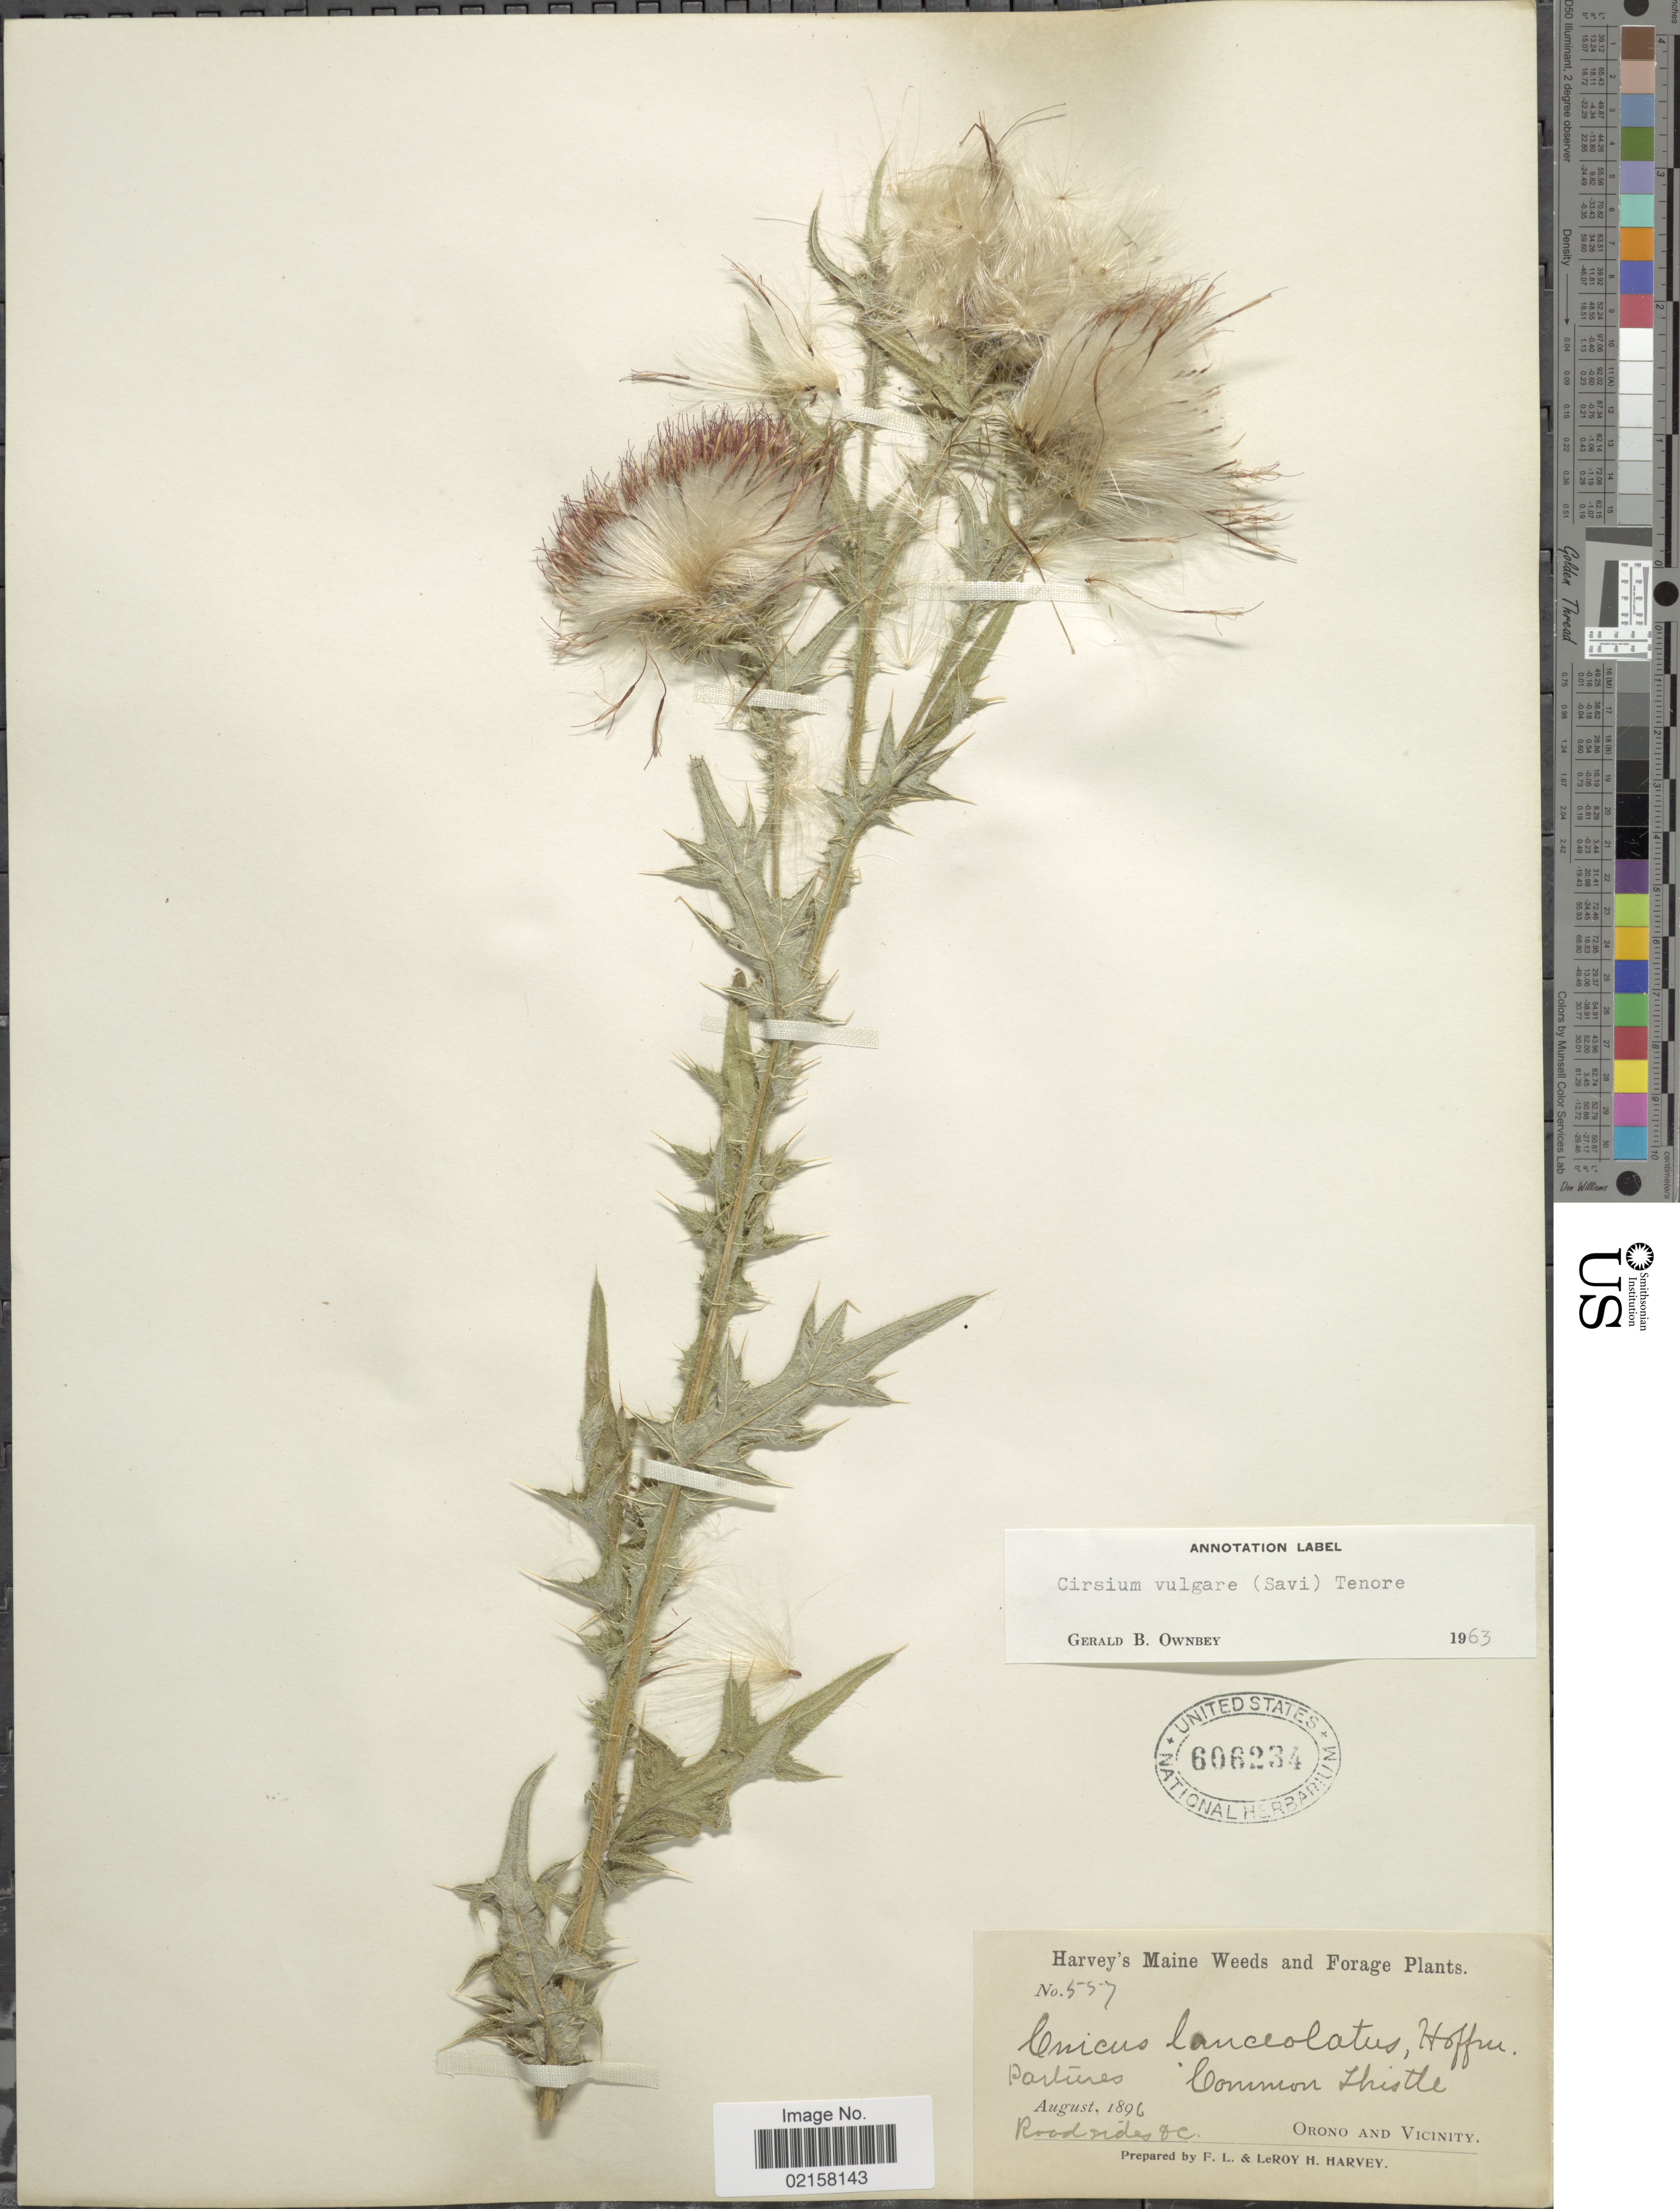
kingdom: Plantae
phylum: Tracheophyta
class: Magnoliopsida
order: Asterales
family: Asteraceae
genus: Cirsium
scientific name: Cirsium vulgare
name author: (Savi) Ten.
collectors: F. L. Harvey & L. H. Harvey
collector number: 557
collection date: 1896-08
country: United States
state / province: Maine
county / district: Penobscot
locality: Maine weeds and Forage Plants, pastures, roadsides, Orono and vicinity.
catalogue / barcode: US 606234